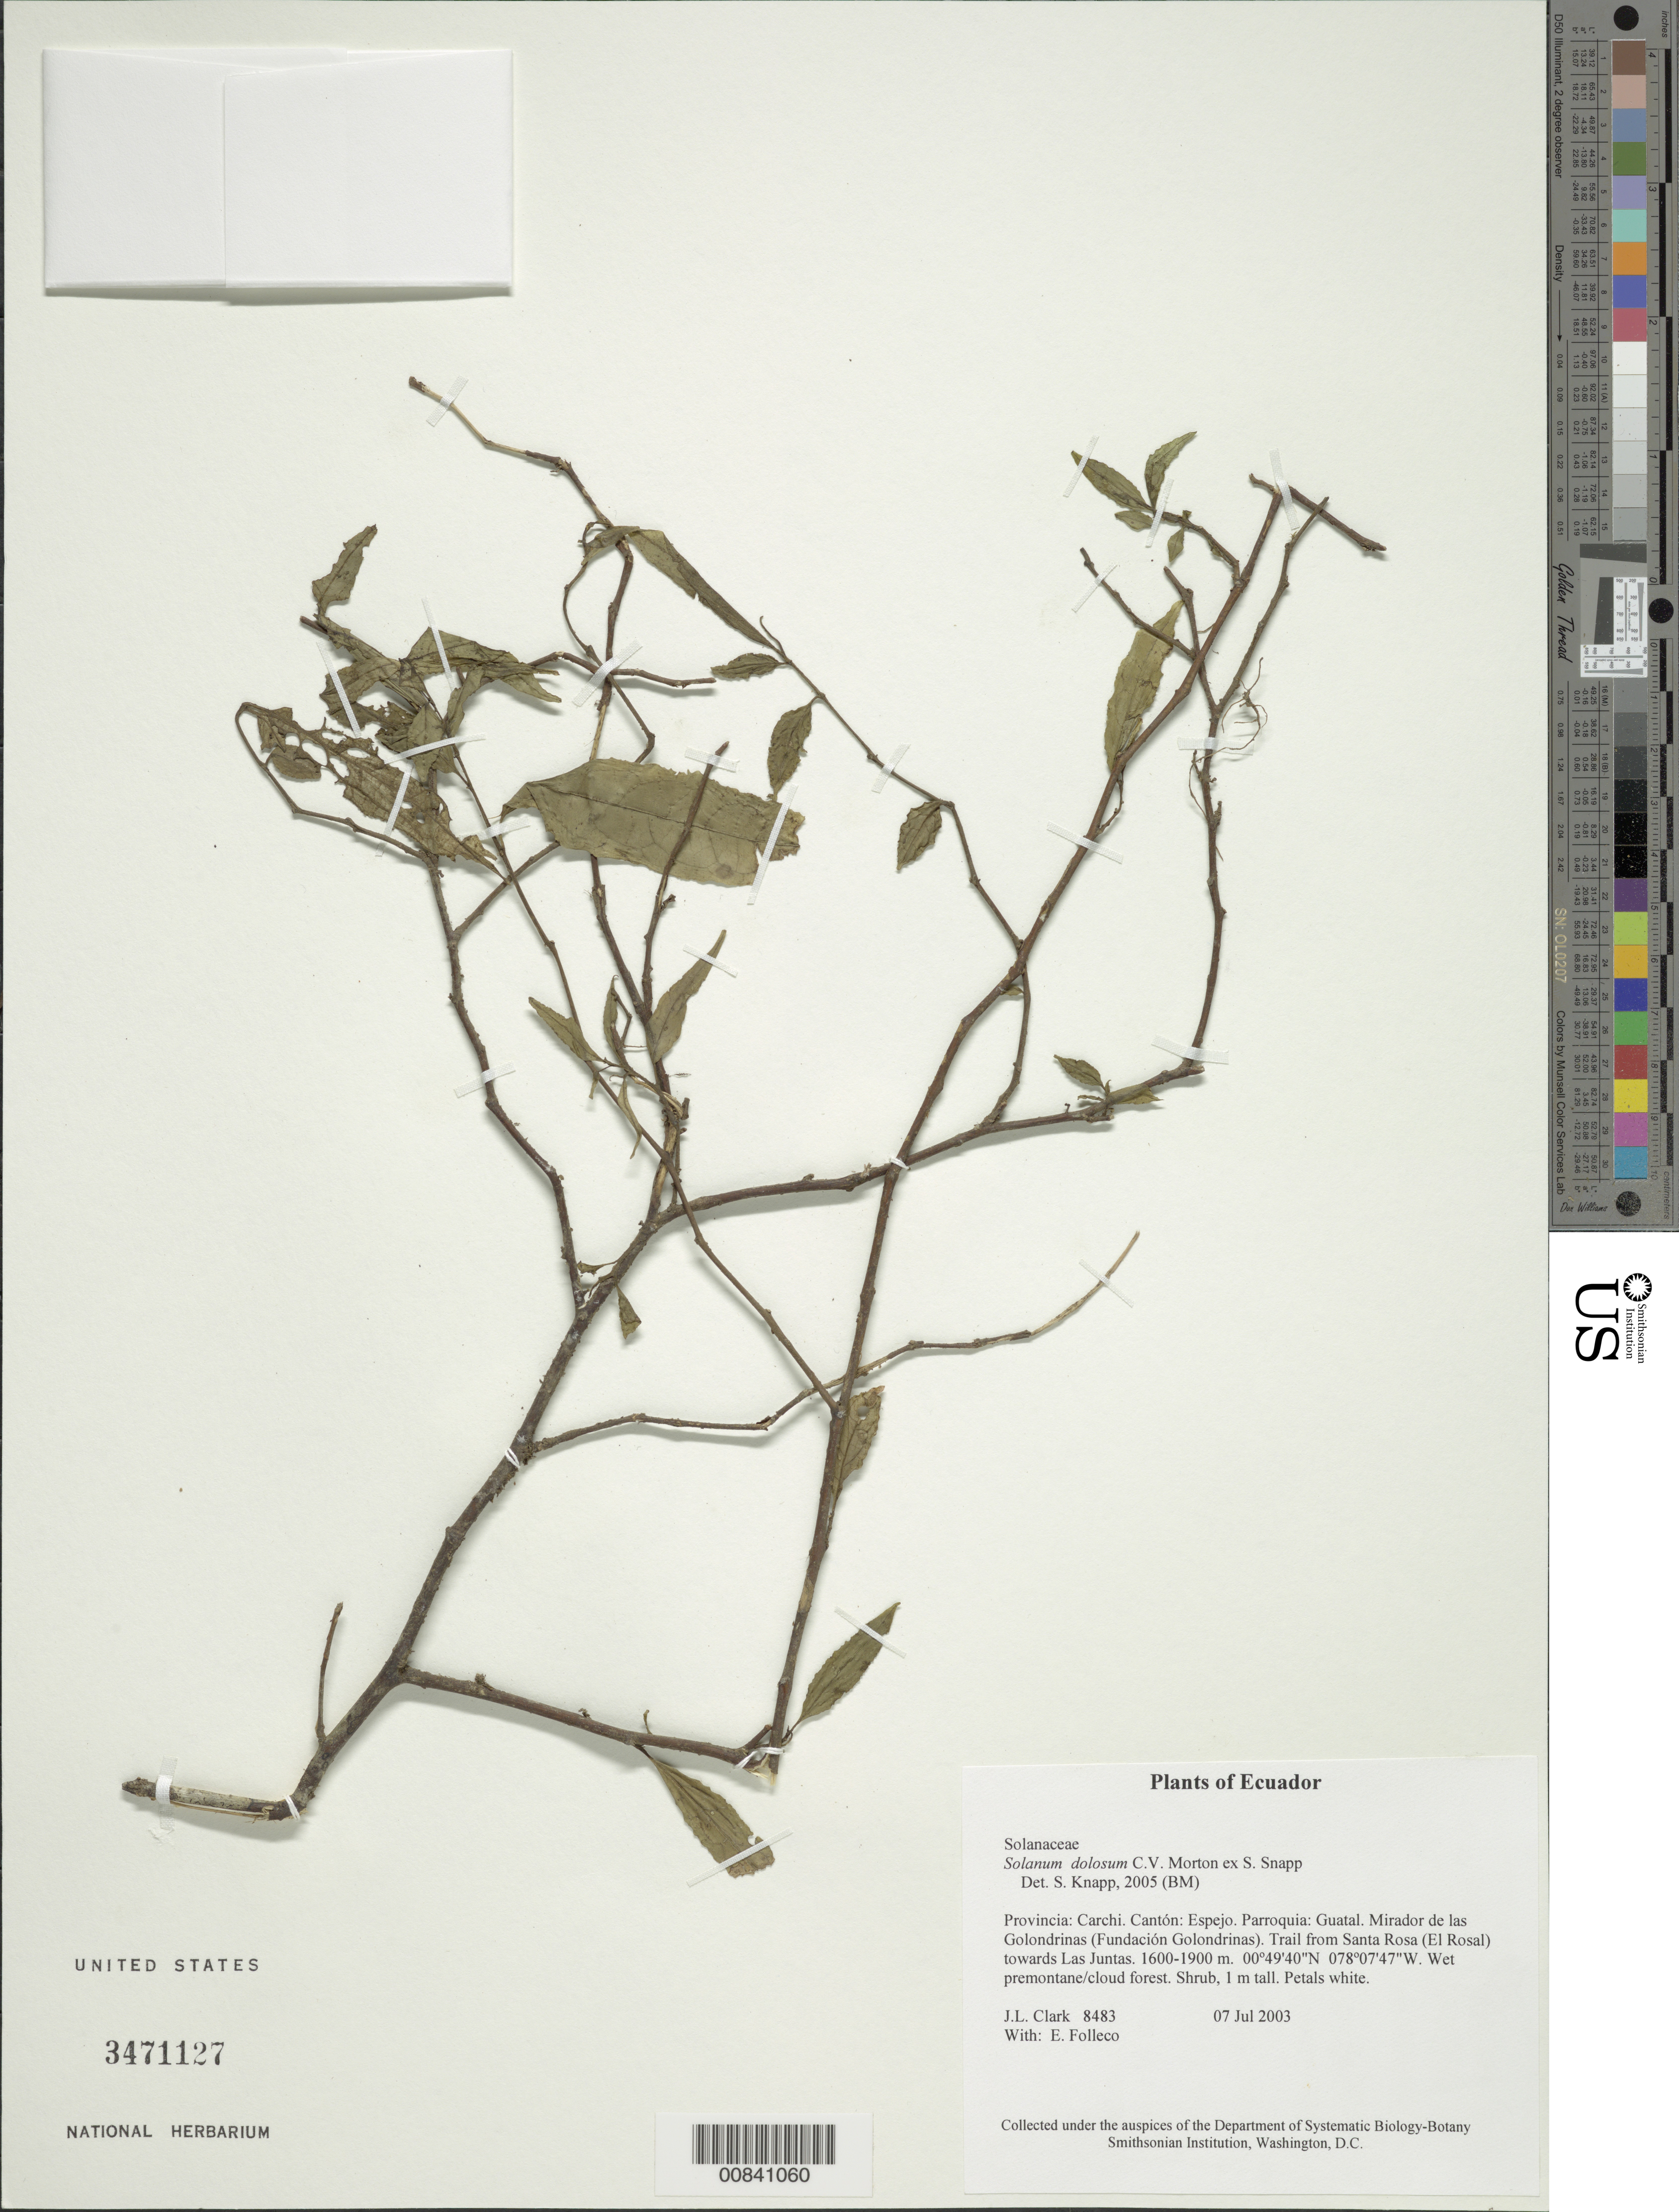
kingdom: Plantae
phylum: Tracheophyta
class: Magnoliopsida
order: Solanales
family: Solanaceae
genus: Solanum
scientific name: Solanum dolosum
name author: C.V. Morton ex S. Knapp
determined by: Knapp, S. D.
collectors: J. L. Clark & E. Folleco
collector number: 08483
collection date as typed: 07 Jul 2003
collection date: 2003-07-07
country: Ecuador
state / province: Carchi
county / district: Espejo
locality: Parroquia: Guatal. Mirador de las Golondrinas (Fundación Golondrinas). Trail from Santa Rosa (El Rosal) towards Las Juntas.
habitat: Wet premontane/cloud forest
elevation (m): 1600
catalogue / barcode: US 3471127